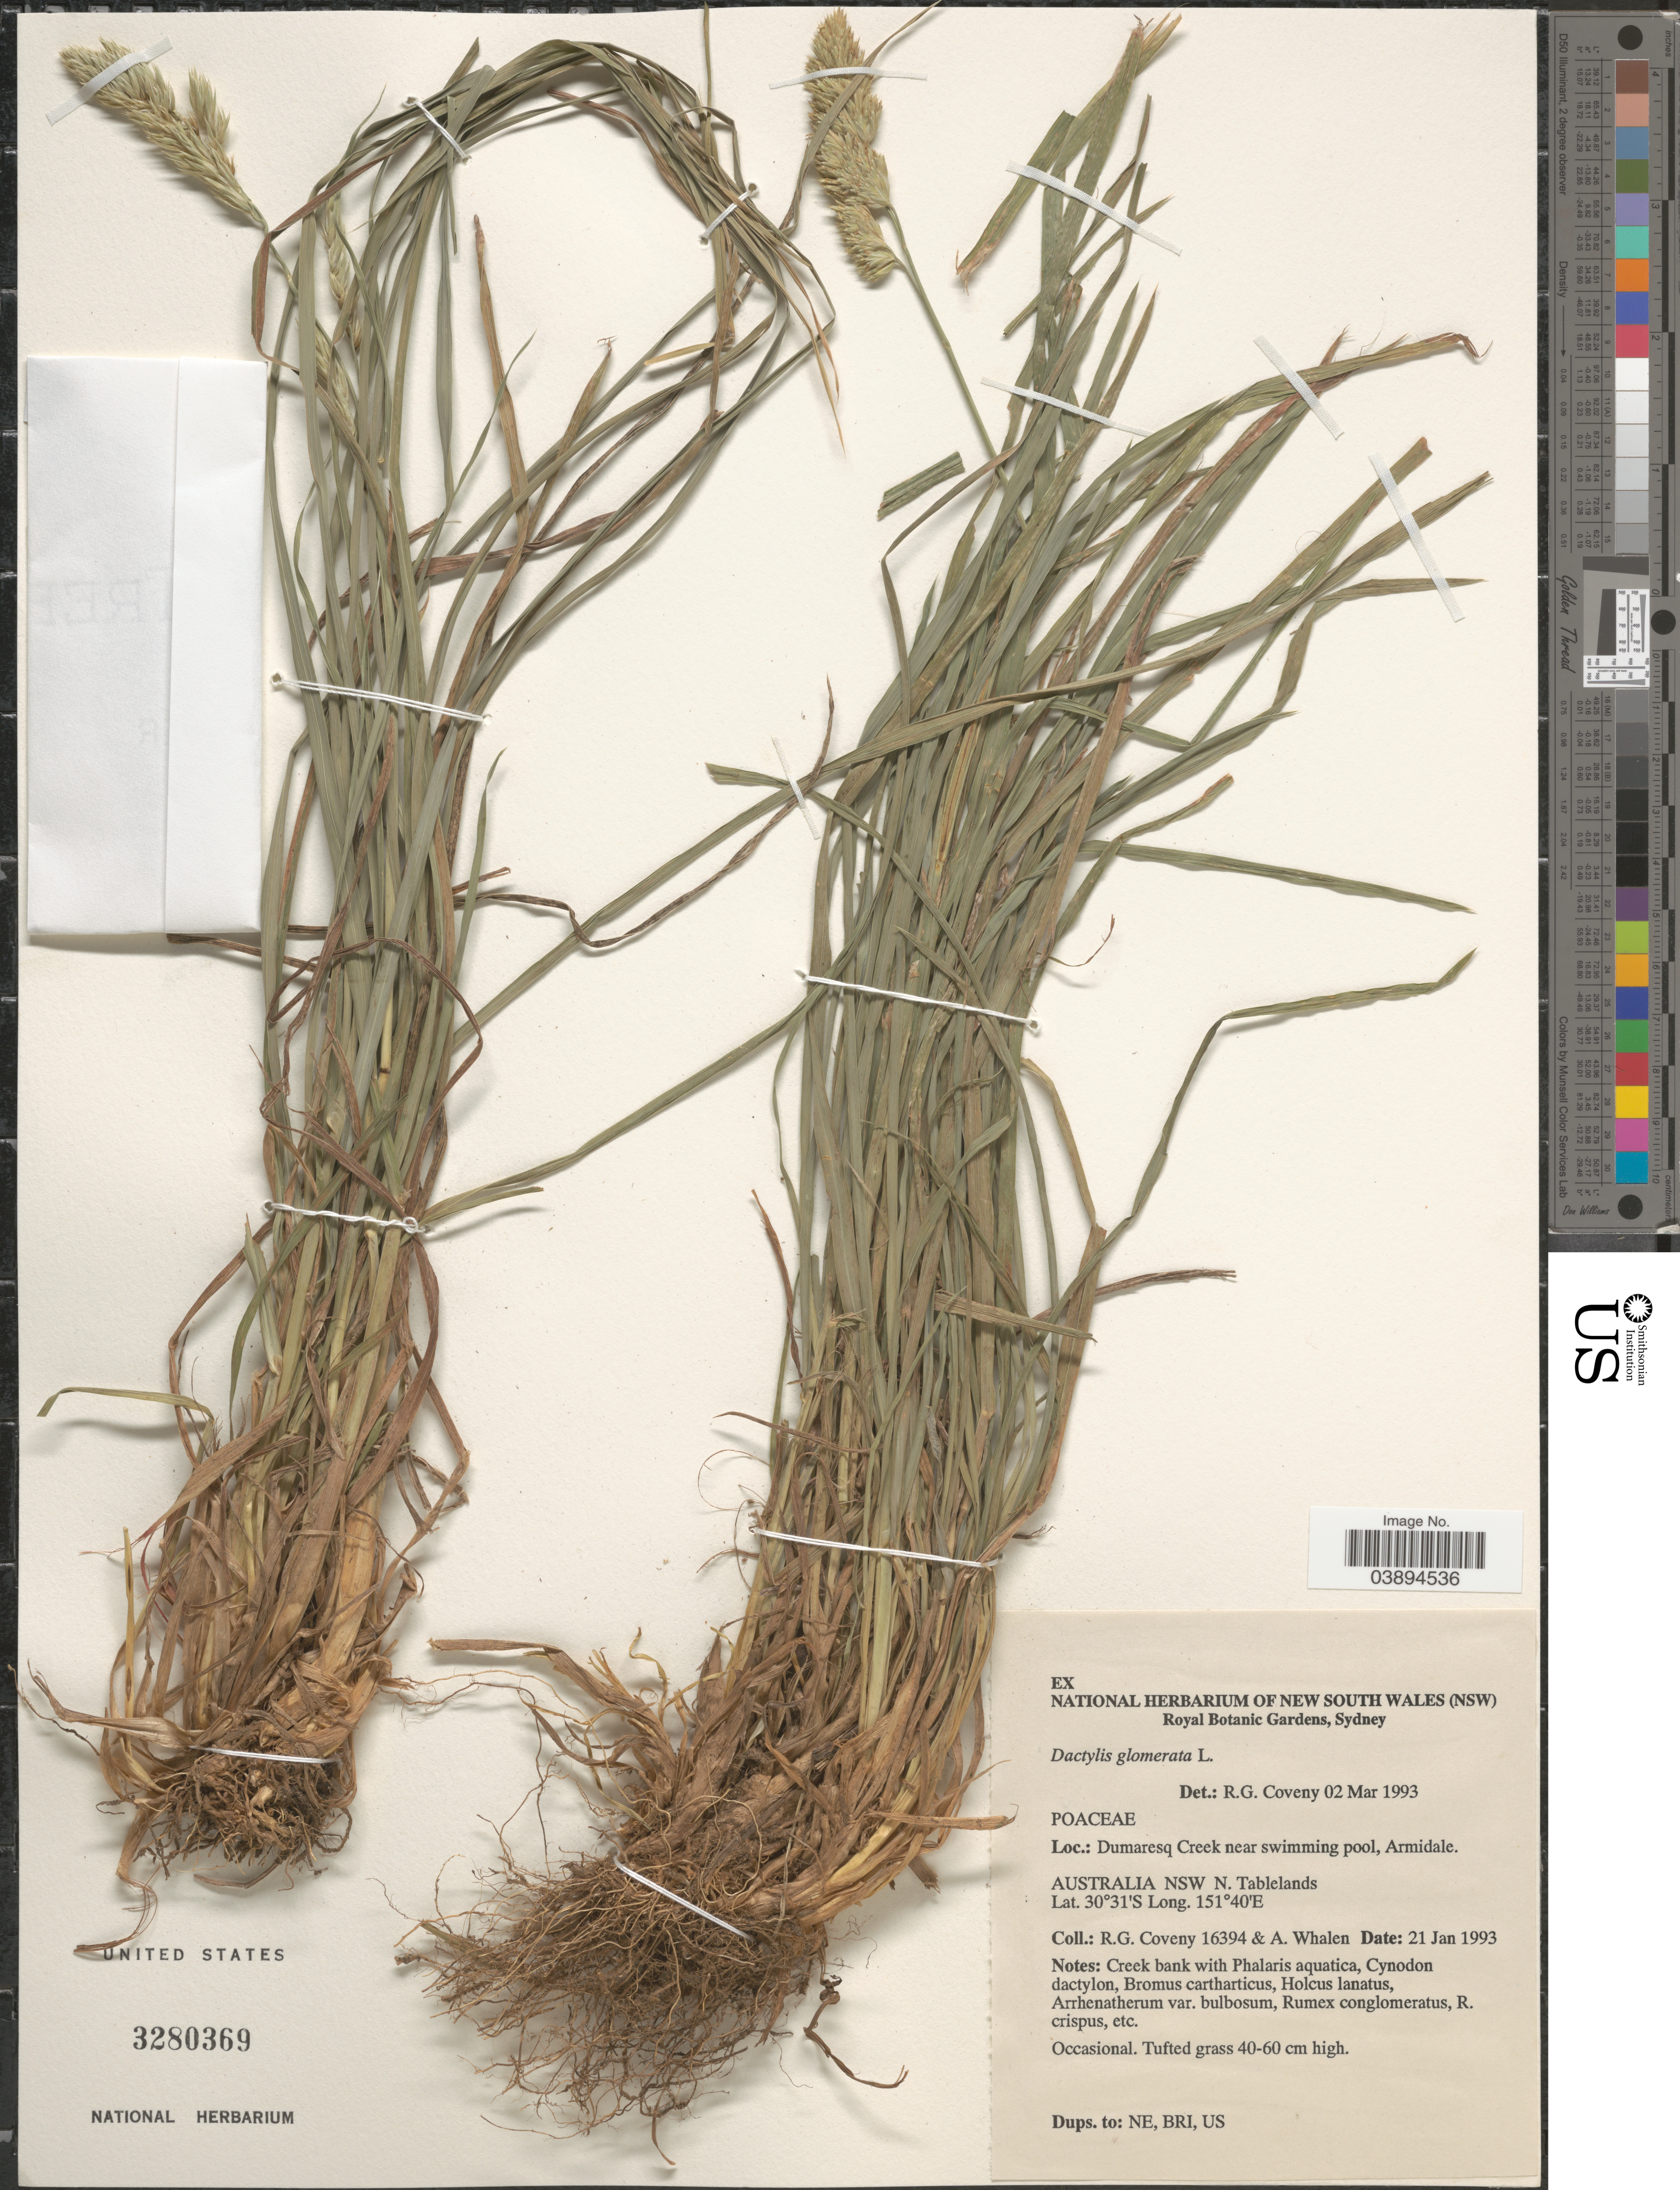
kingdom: Plantae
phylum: Tracheophyta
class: Liliopsida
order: Poales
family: Poaceae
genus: Dactylis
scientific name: Dactylis glomerata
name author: L.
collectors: R. Coveny & A. Whalen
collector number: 16394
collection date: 1993-01-21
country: Australia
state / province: New South Wales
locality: Dumaresq Creek near swimming pool, Armidale. Australia NSW N. Tablelands.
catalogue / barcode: US 3280369